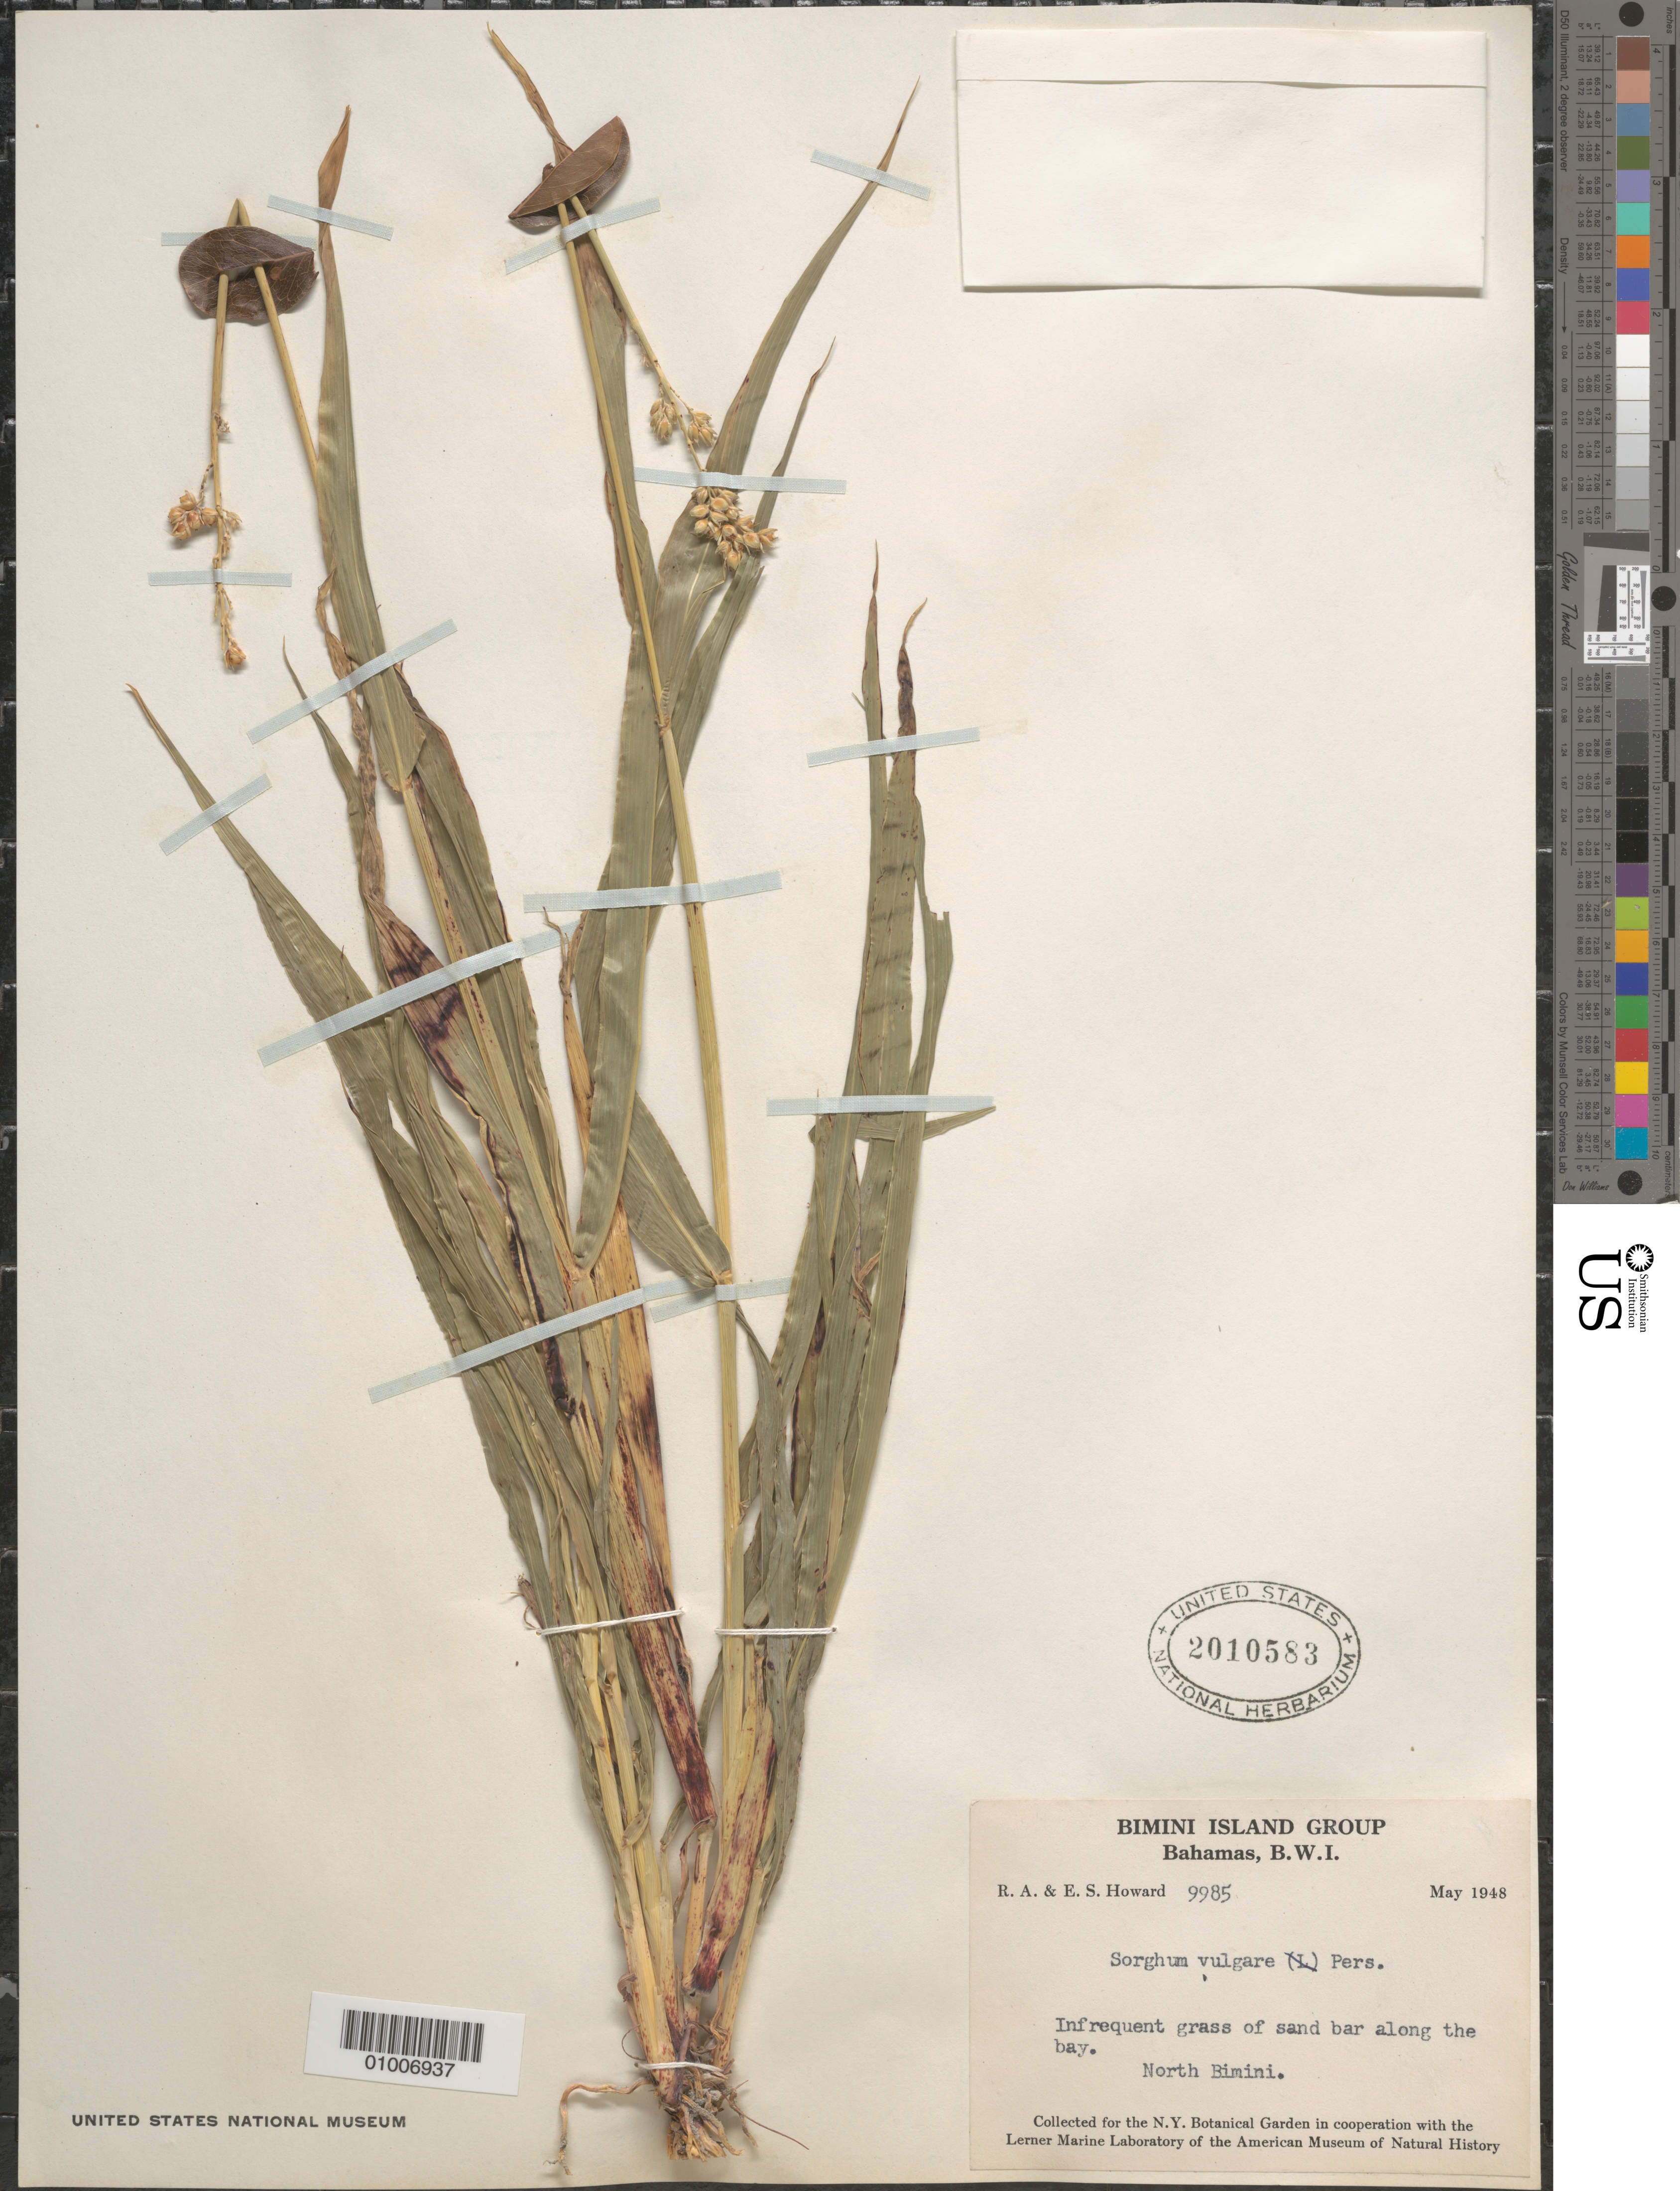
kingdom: Plantae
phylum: Tracheophyta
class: Liliopsida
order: Poales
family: Poaceae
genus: Sorghum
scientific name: Sorghum vulgare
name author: (L.) Pers.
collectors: R. A. Howard & E. S. Howard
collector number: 9985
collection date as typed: May 1948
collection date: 1948-05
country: Bahamas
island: North Bimini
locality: Infrequent grass of sand bar along the bay.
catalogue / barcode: US 2010583